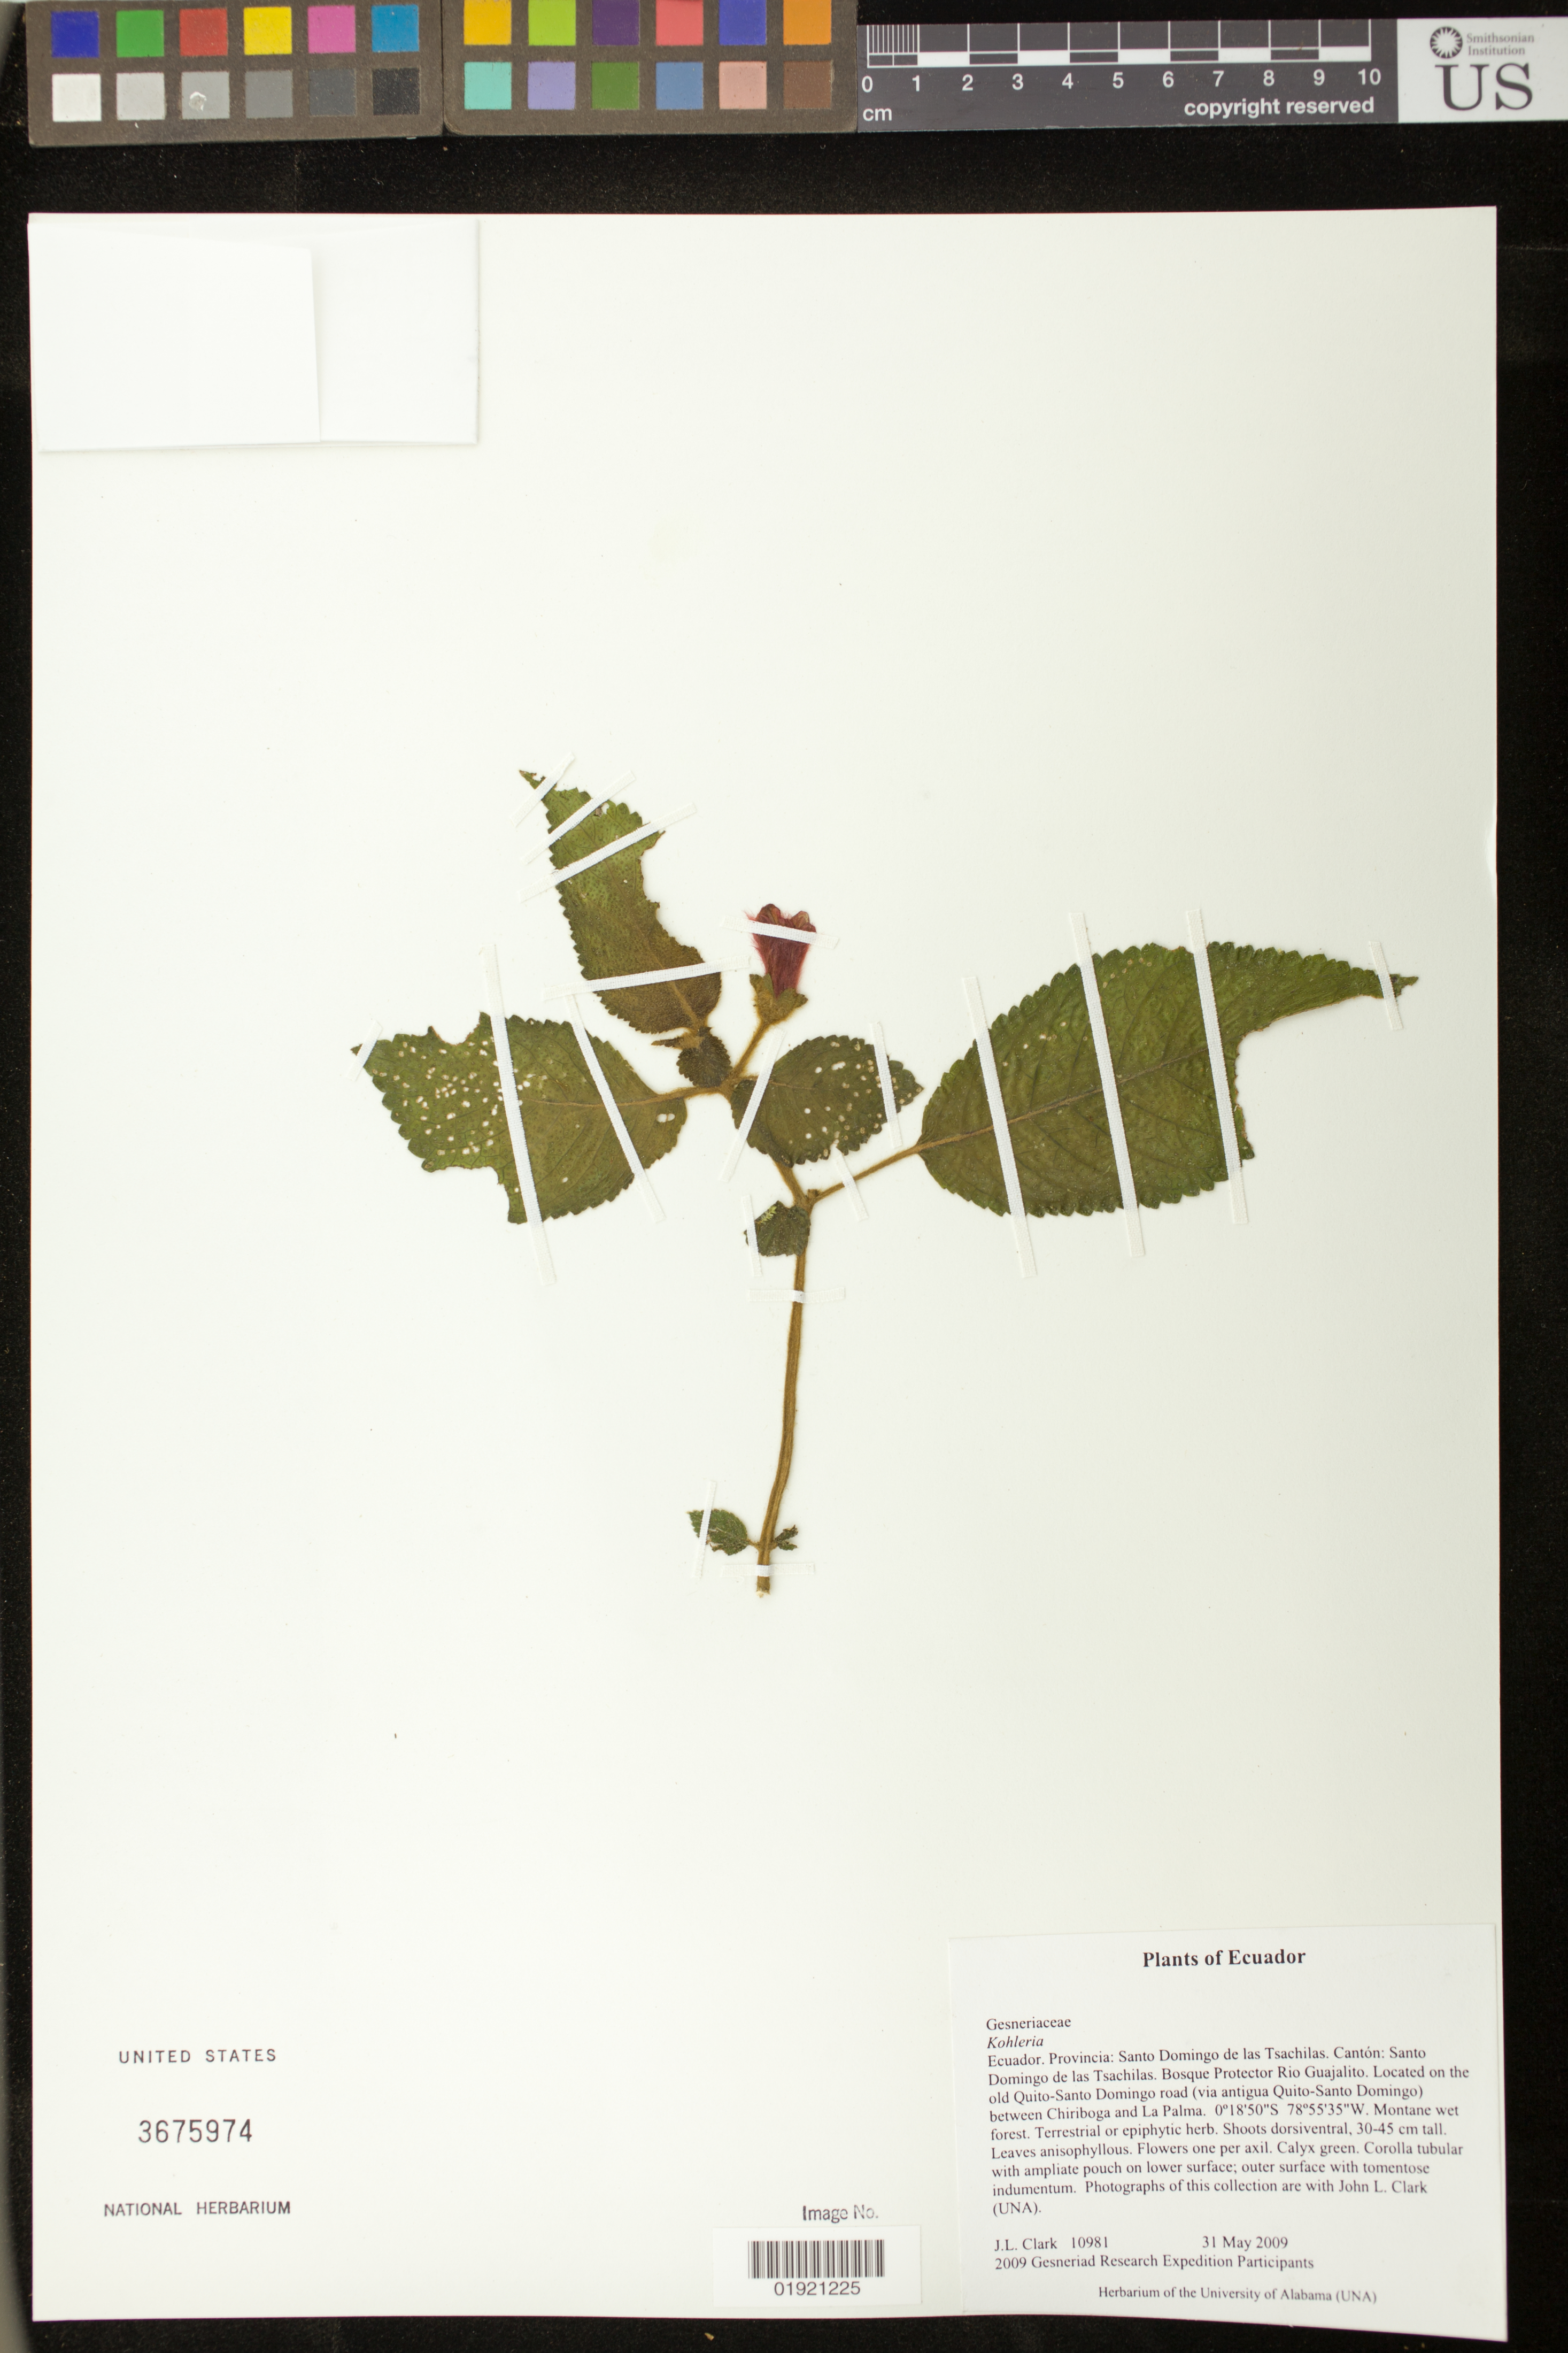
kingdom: Plantae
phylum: Tracheophyta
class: Magnoliopsida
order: Lamiales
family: Gesneriaceae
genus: Kohleria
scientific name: Kohleria anisophylla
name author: (Fritsch) Wiehler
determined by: Skog, Laurence E.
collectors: J. L. Clark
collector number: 10981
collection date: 2009-05-30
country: Ecuador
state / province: Tsáchilas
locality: Canton: Santo Domingo de los Tsachilas. Bosque Protector Rio Guajalito. Located on the old Quito-Santo Domingo road (via antigua Quito-Santo Domingo) between Chiriboga and La Palma.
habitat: Montane wet forest.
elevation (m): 1796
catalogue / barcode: US 3675974